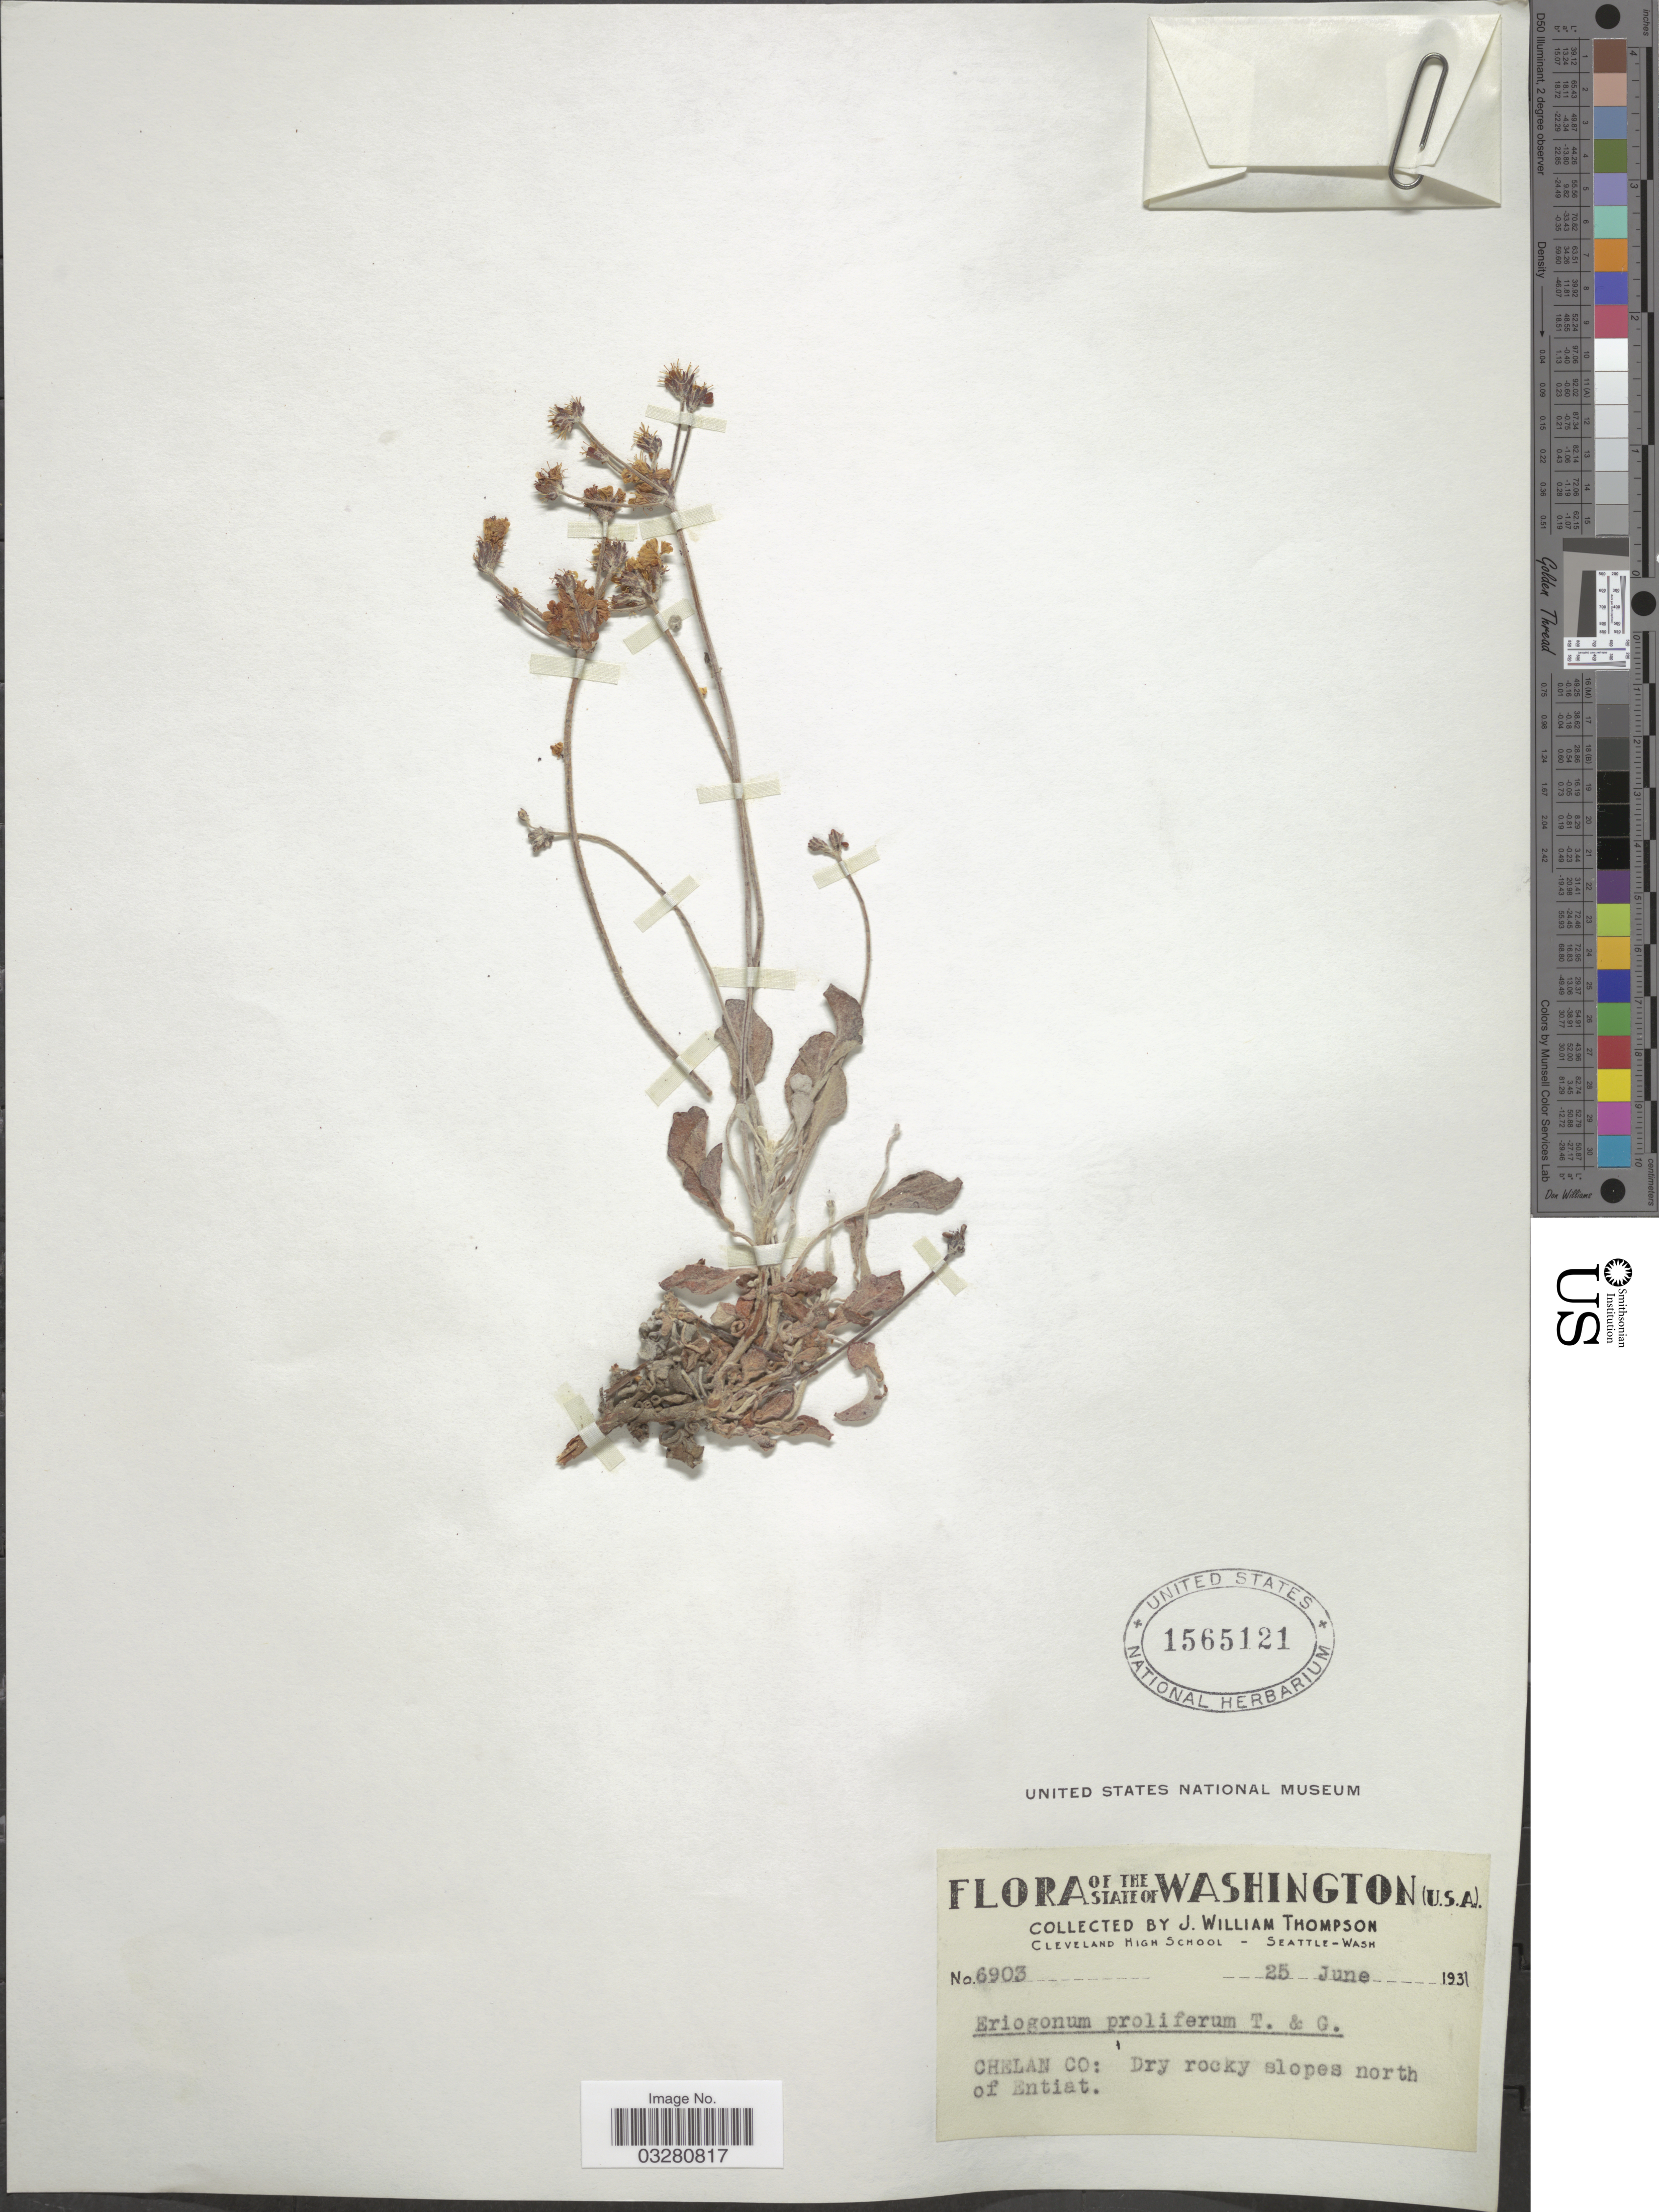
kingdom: Plantae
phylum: Tracheophyta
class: Magnoliopsida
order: Caryophyllales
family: Polygonaceae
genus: Eriogonum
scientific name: Eriogonum strictum subsp. anserinum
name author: (Greene) Munz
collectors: J. W. Thompson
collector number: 6903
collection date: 1931-06-25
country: United States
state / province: Washington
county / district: Chelan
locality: Chelan Co: Dry rocky slopes north of Entiat.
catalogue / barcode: US 1565121